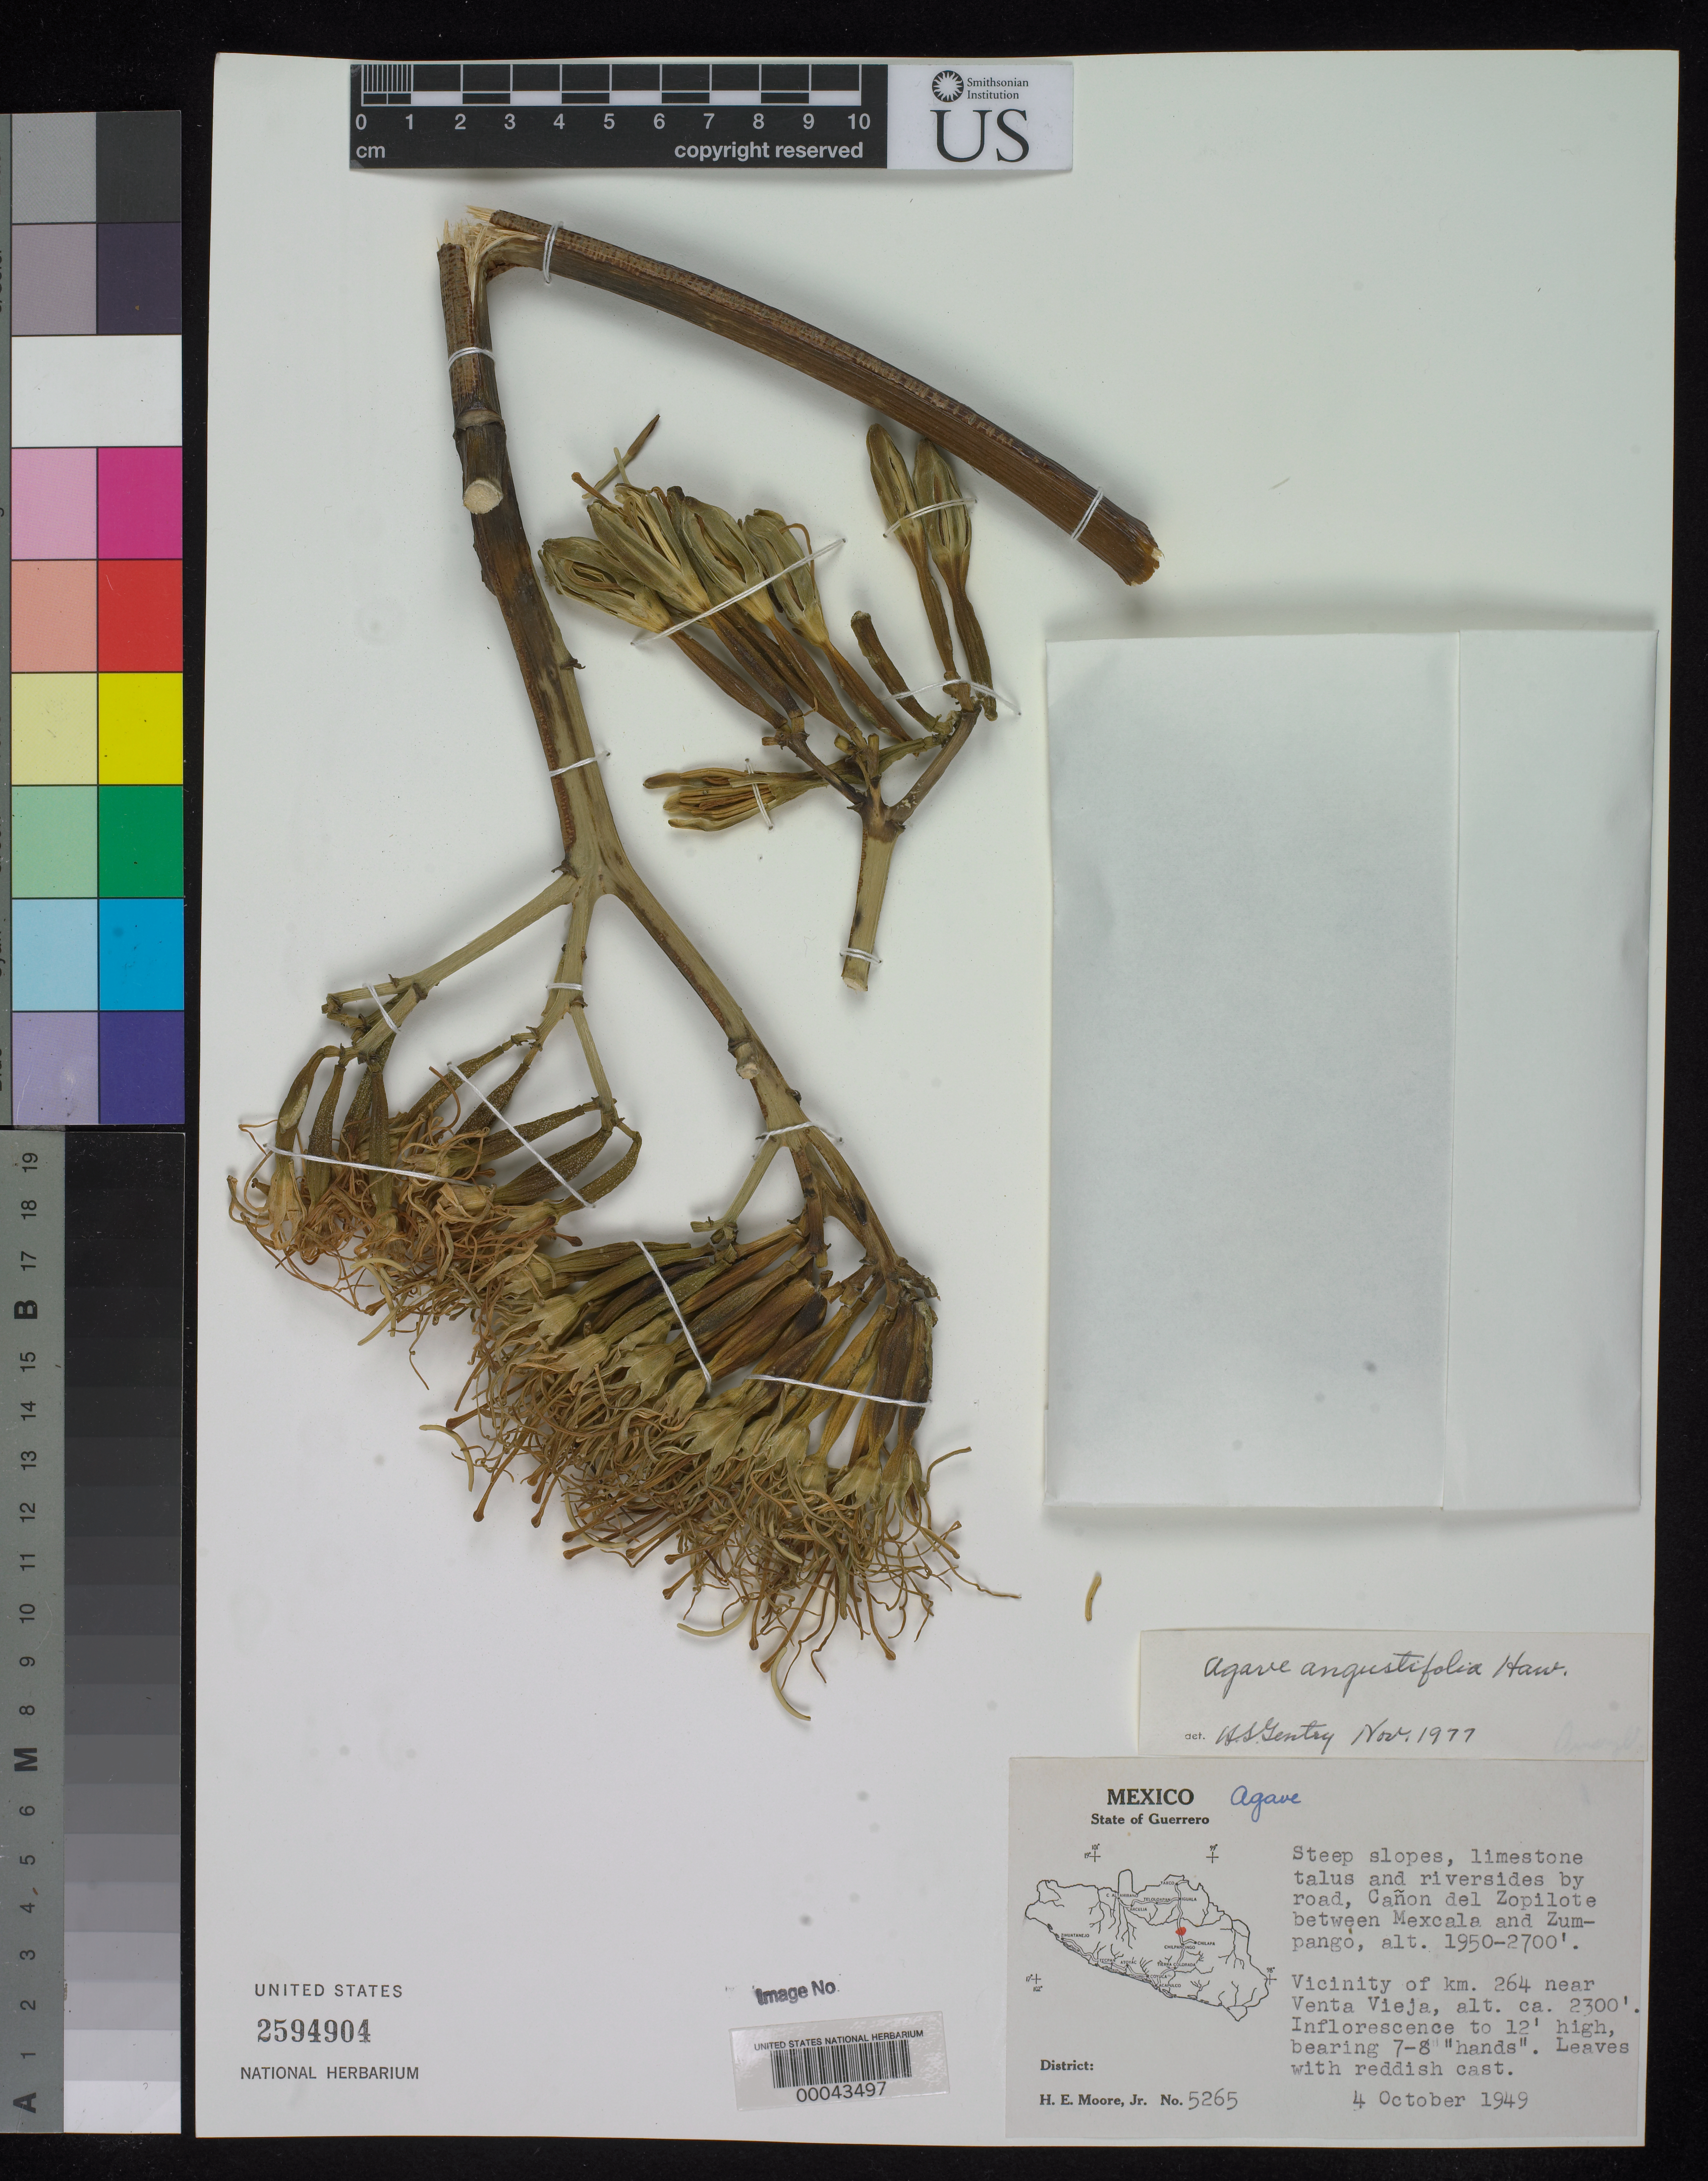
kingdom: Plantae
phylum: Tracheophyta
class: Liliopsida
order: Asparagales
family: Asparagaceae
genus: Agave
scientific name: Agave angustifolia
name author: Haw.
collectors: H. E. Moore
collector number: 5265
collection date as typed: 04 Oct 1949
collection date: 1949-10-04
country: Mexico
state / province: Guerrero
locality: Vicinity of km 264 near Venta Vieja; Canon del Zopilote between Mexcala and Zumpango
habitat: Steep slopes, limestone talus and riversides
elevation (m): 594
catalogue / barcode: US 2594904